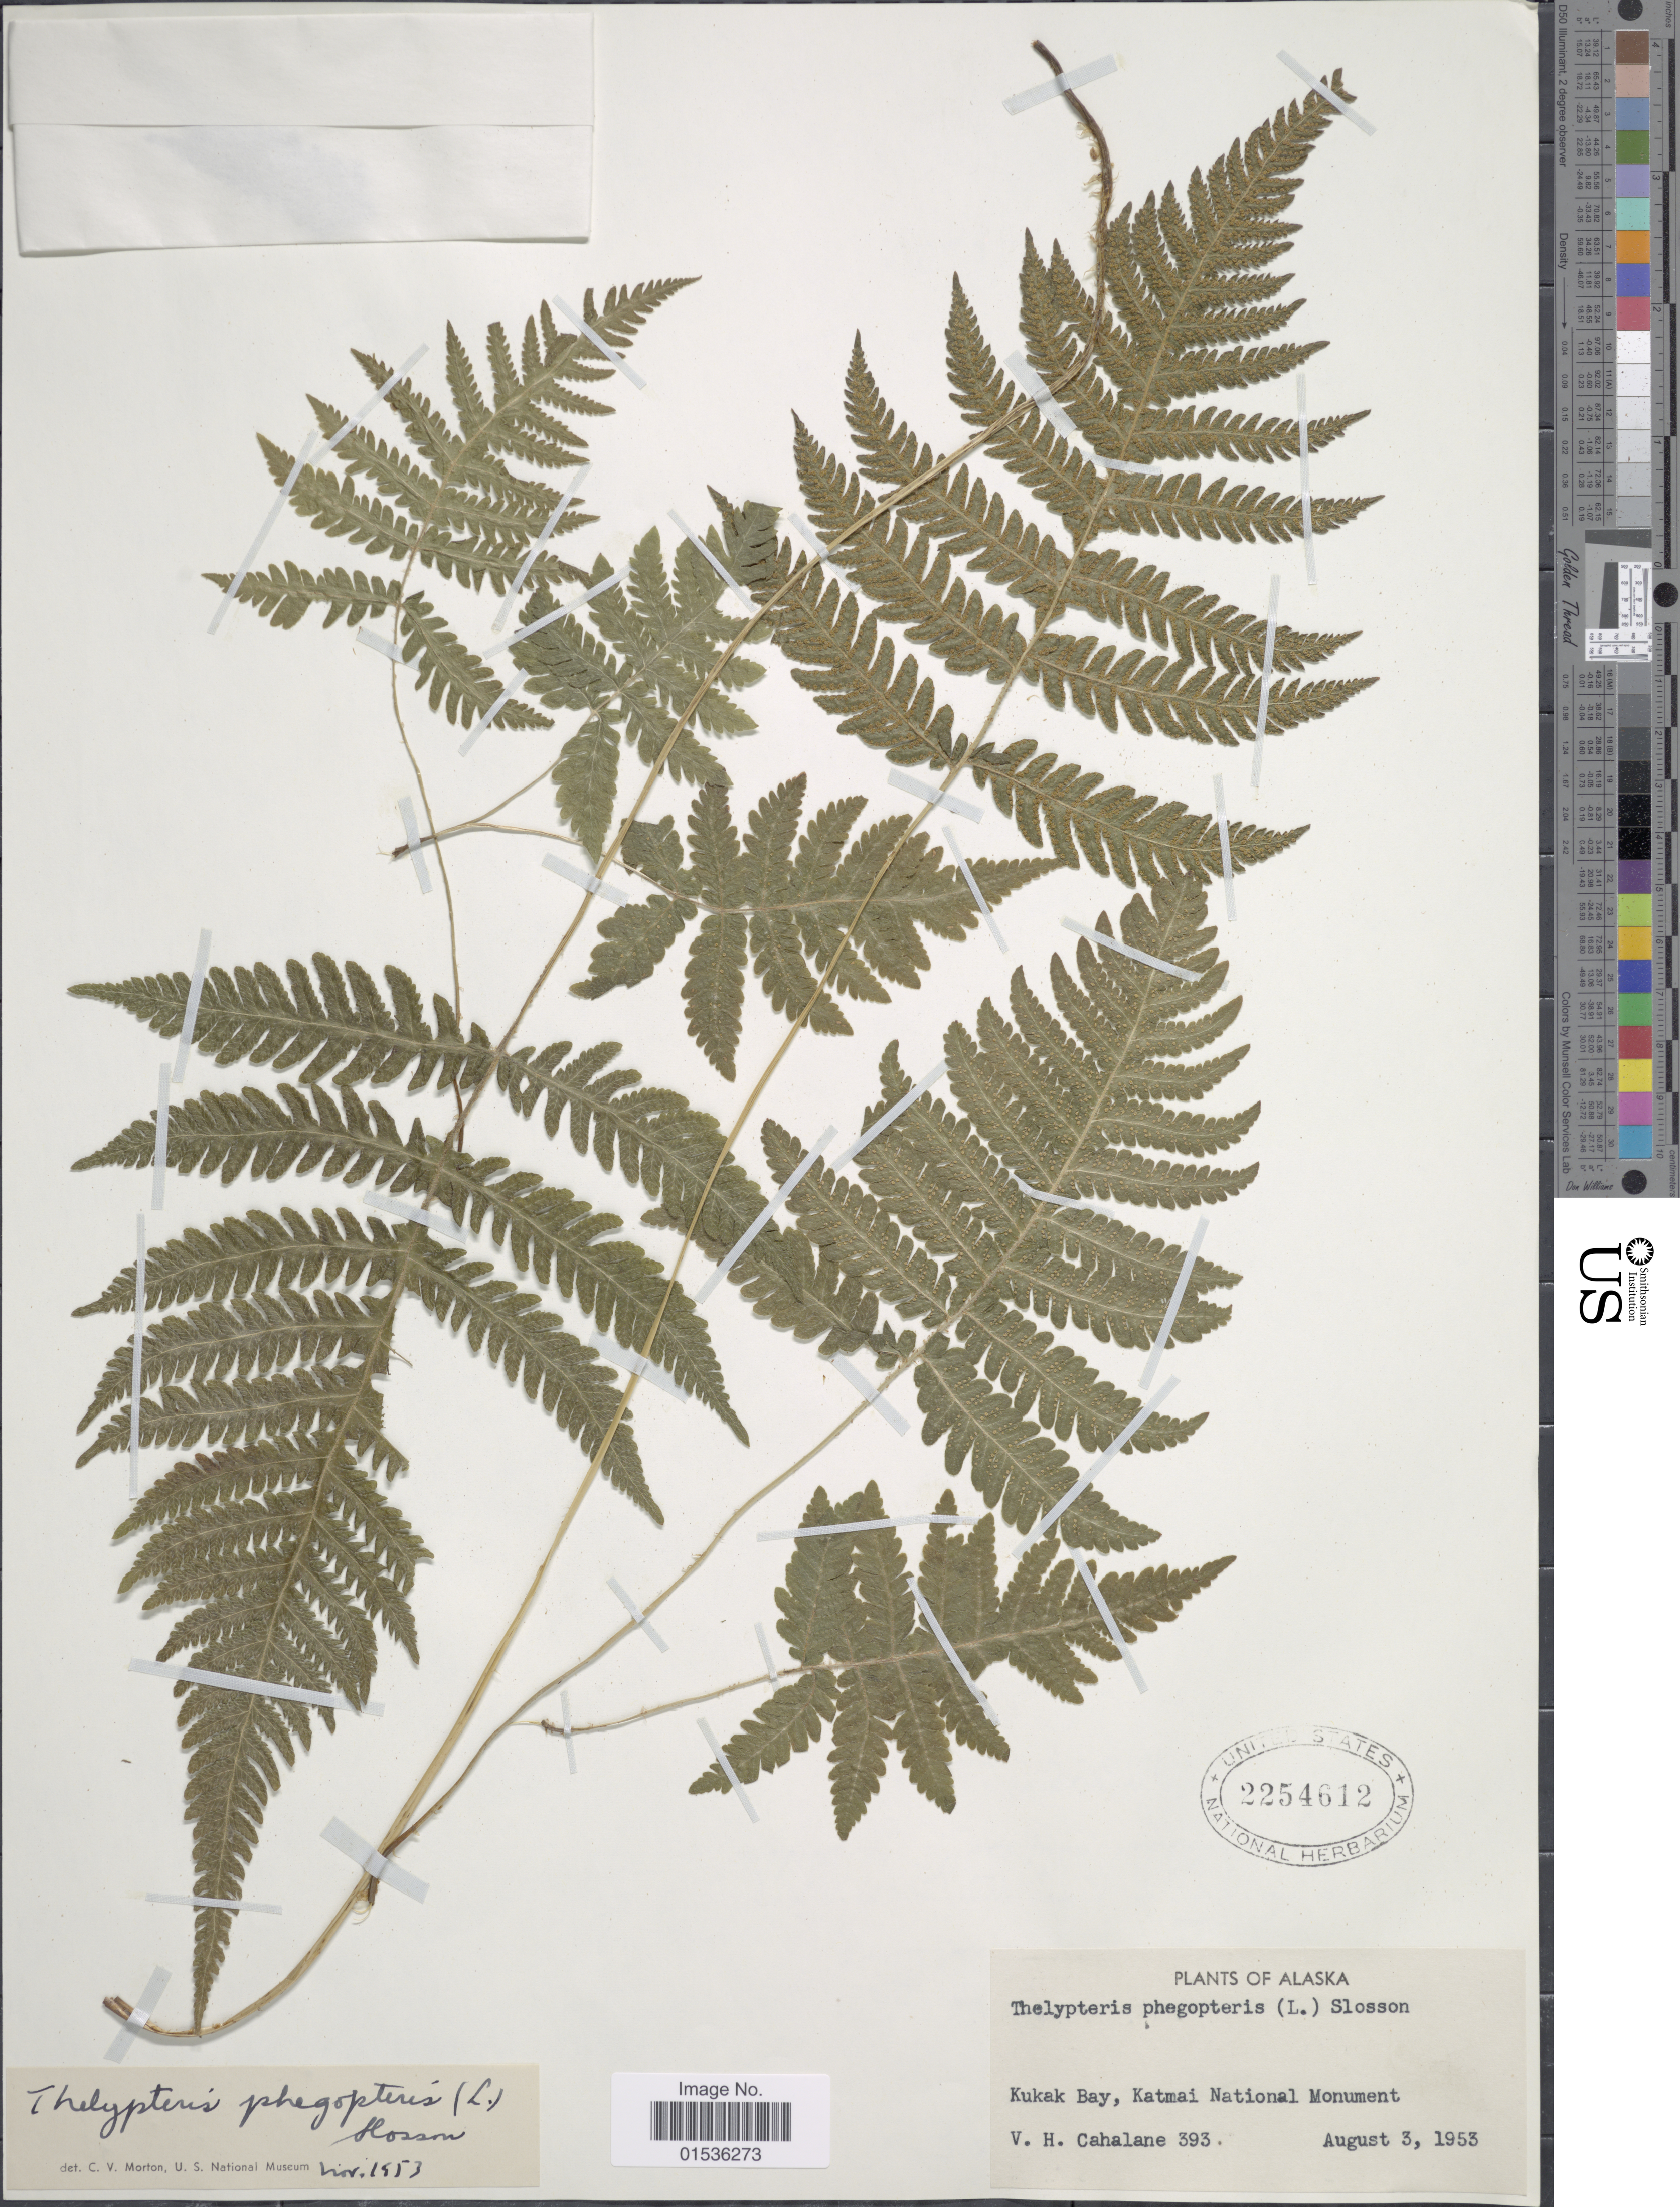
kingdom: Plantae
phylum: Tracheophyta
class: Polypodiopsida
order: Polypodiales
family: Thelypteridaceae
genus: Phegopteris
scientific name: Phegopteris connectilis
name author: (Michx.) Watt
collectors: V. Cahalane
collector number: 393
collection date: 1953-08-03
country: United States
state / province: Alaska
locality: Alaska, Kukak Bay, Katmai National Monument.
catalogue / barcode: US 2254612